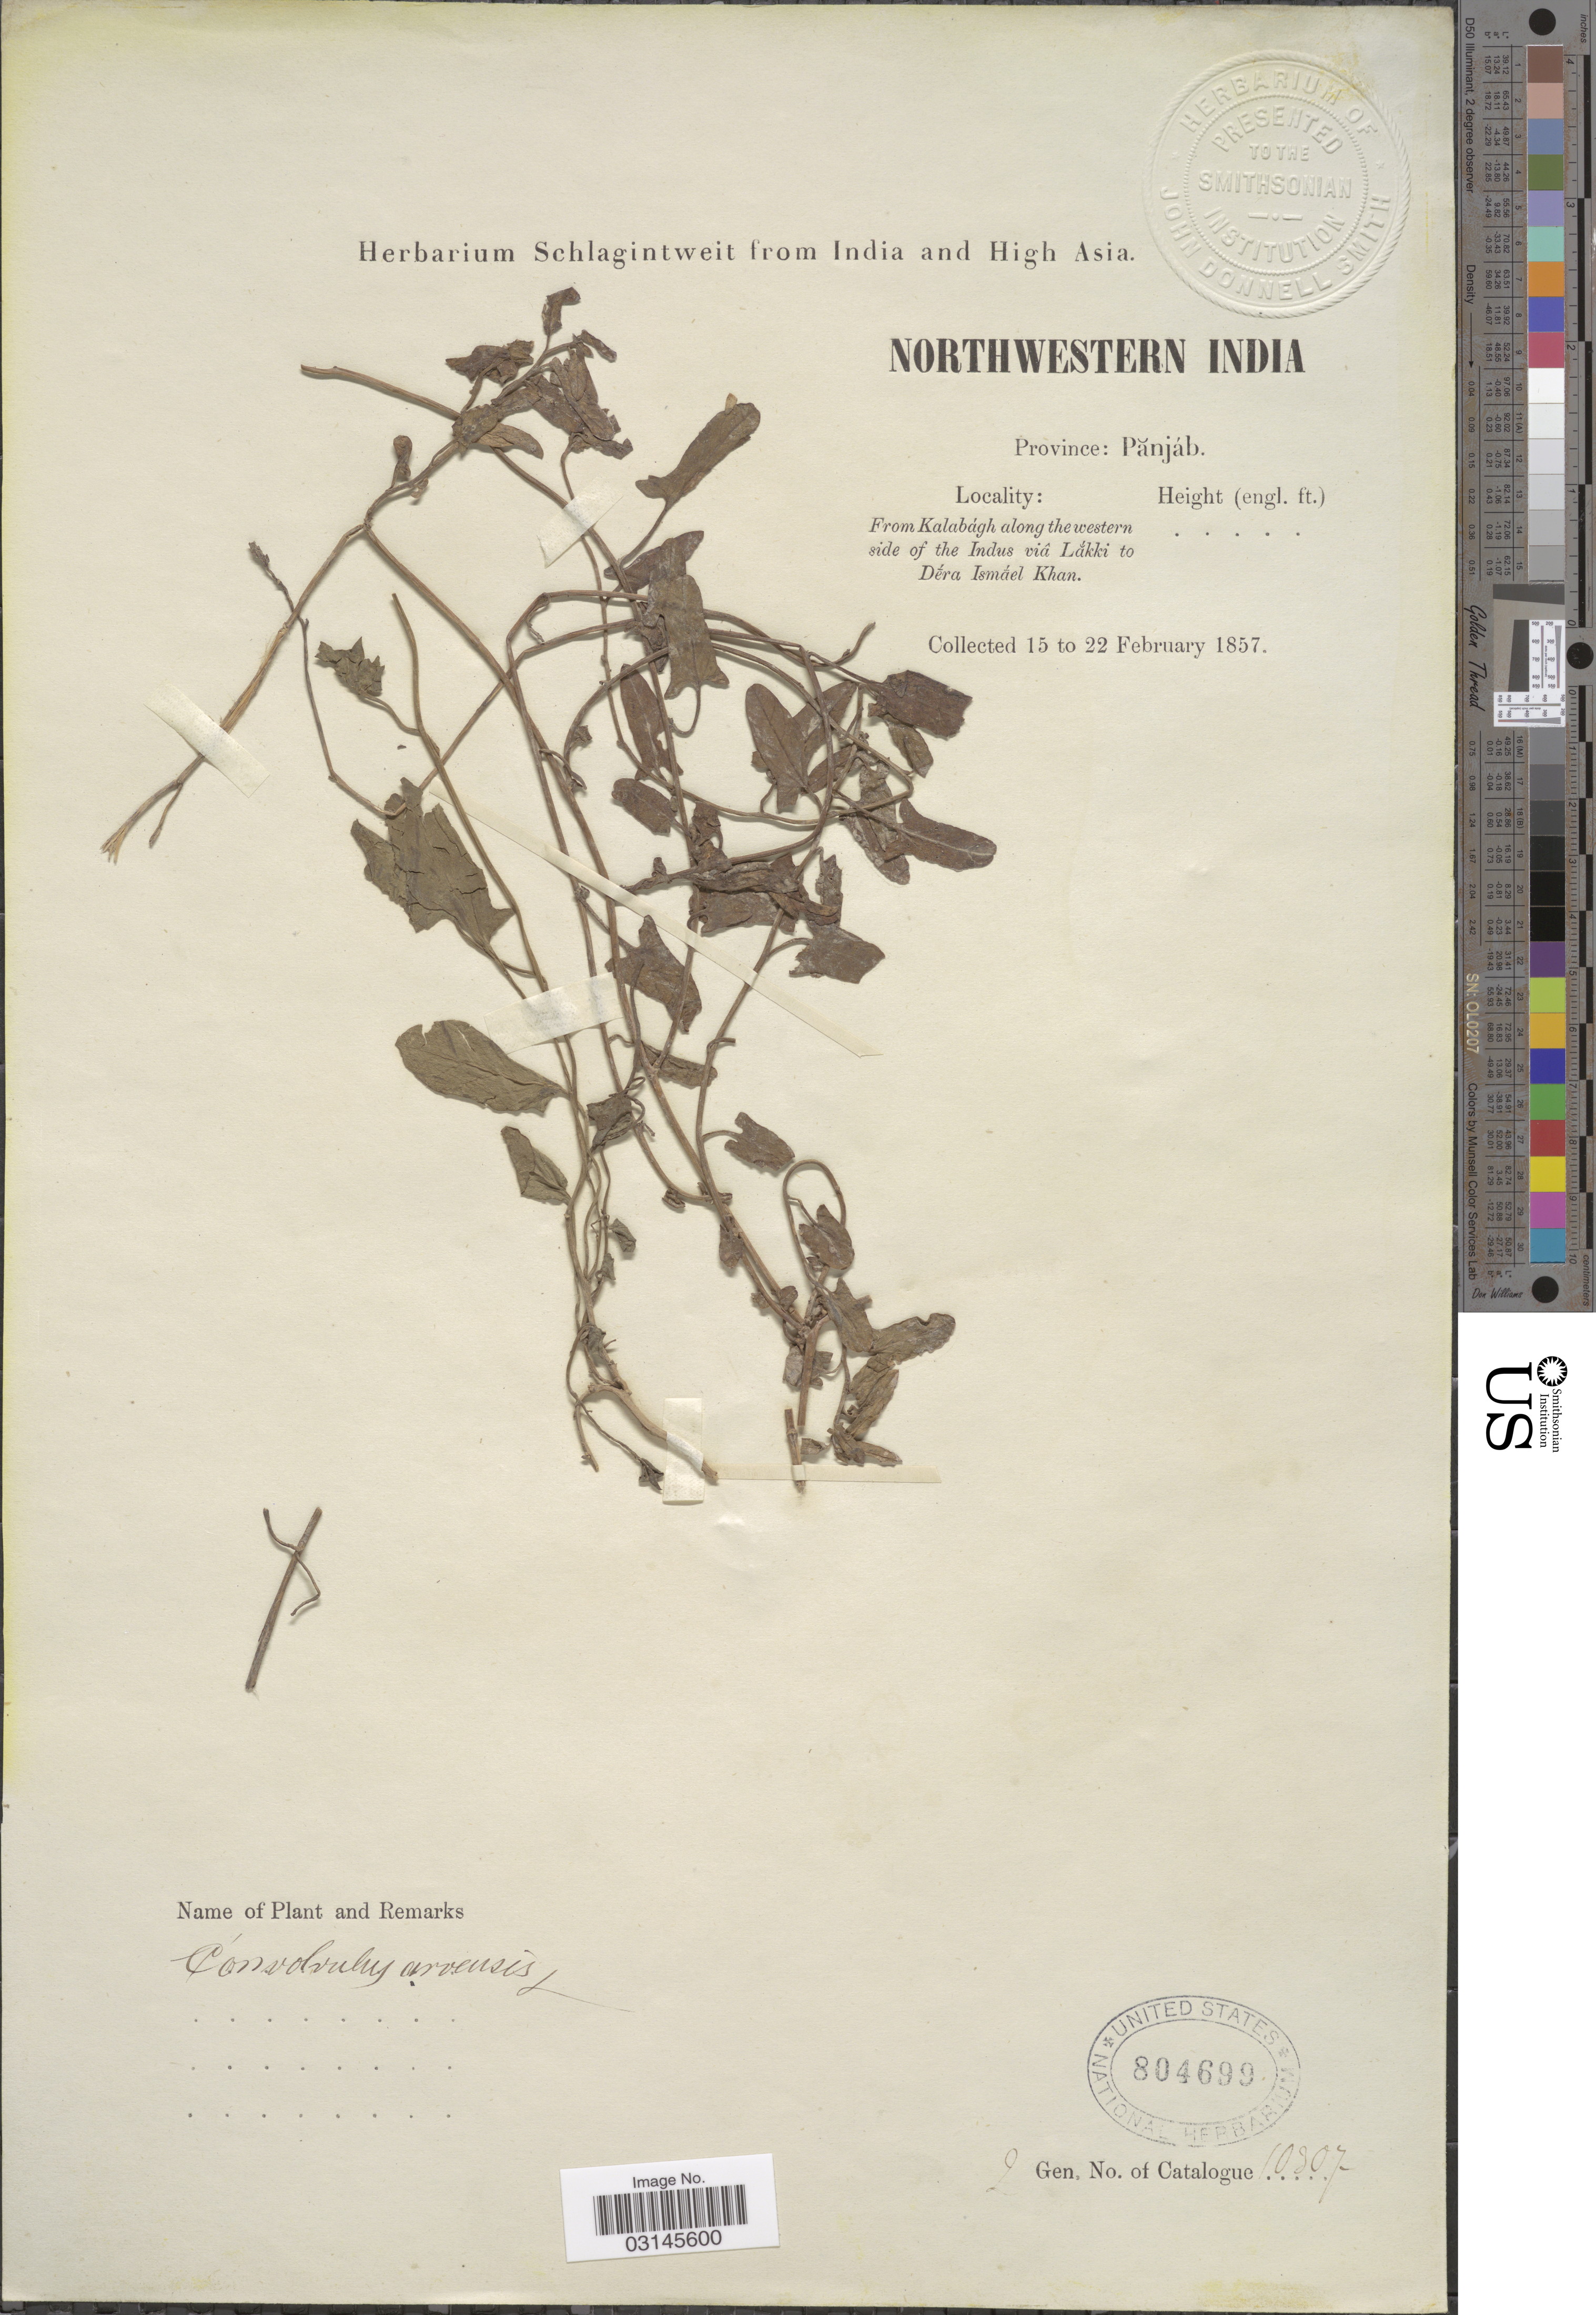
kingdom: Plantae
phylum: Tracheophyta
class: Magnoliopsida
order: Solanales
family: Convolvulaceae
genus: Convolvulus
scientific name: Convolvulus arvensis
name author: L.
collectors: ex herb. Schlagintweit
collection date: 1857-02-15/1857-02-22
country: India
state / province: Punjab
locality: Northwestern India. Province: Pănjáb. From Kalabágh along the western side of the Indus viâ Lákki to Déra Ismáel Khan.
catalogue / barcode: US 804699